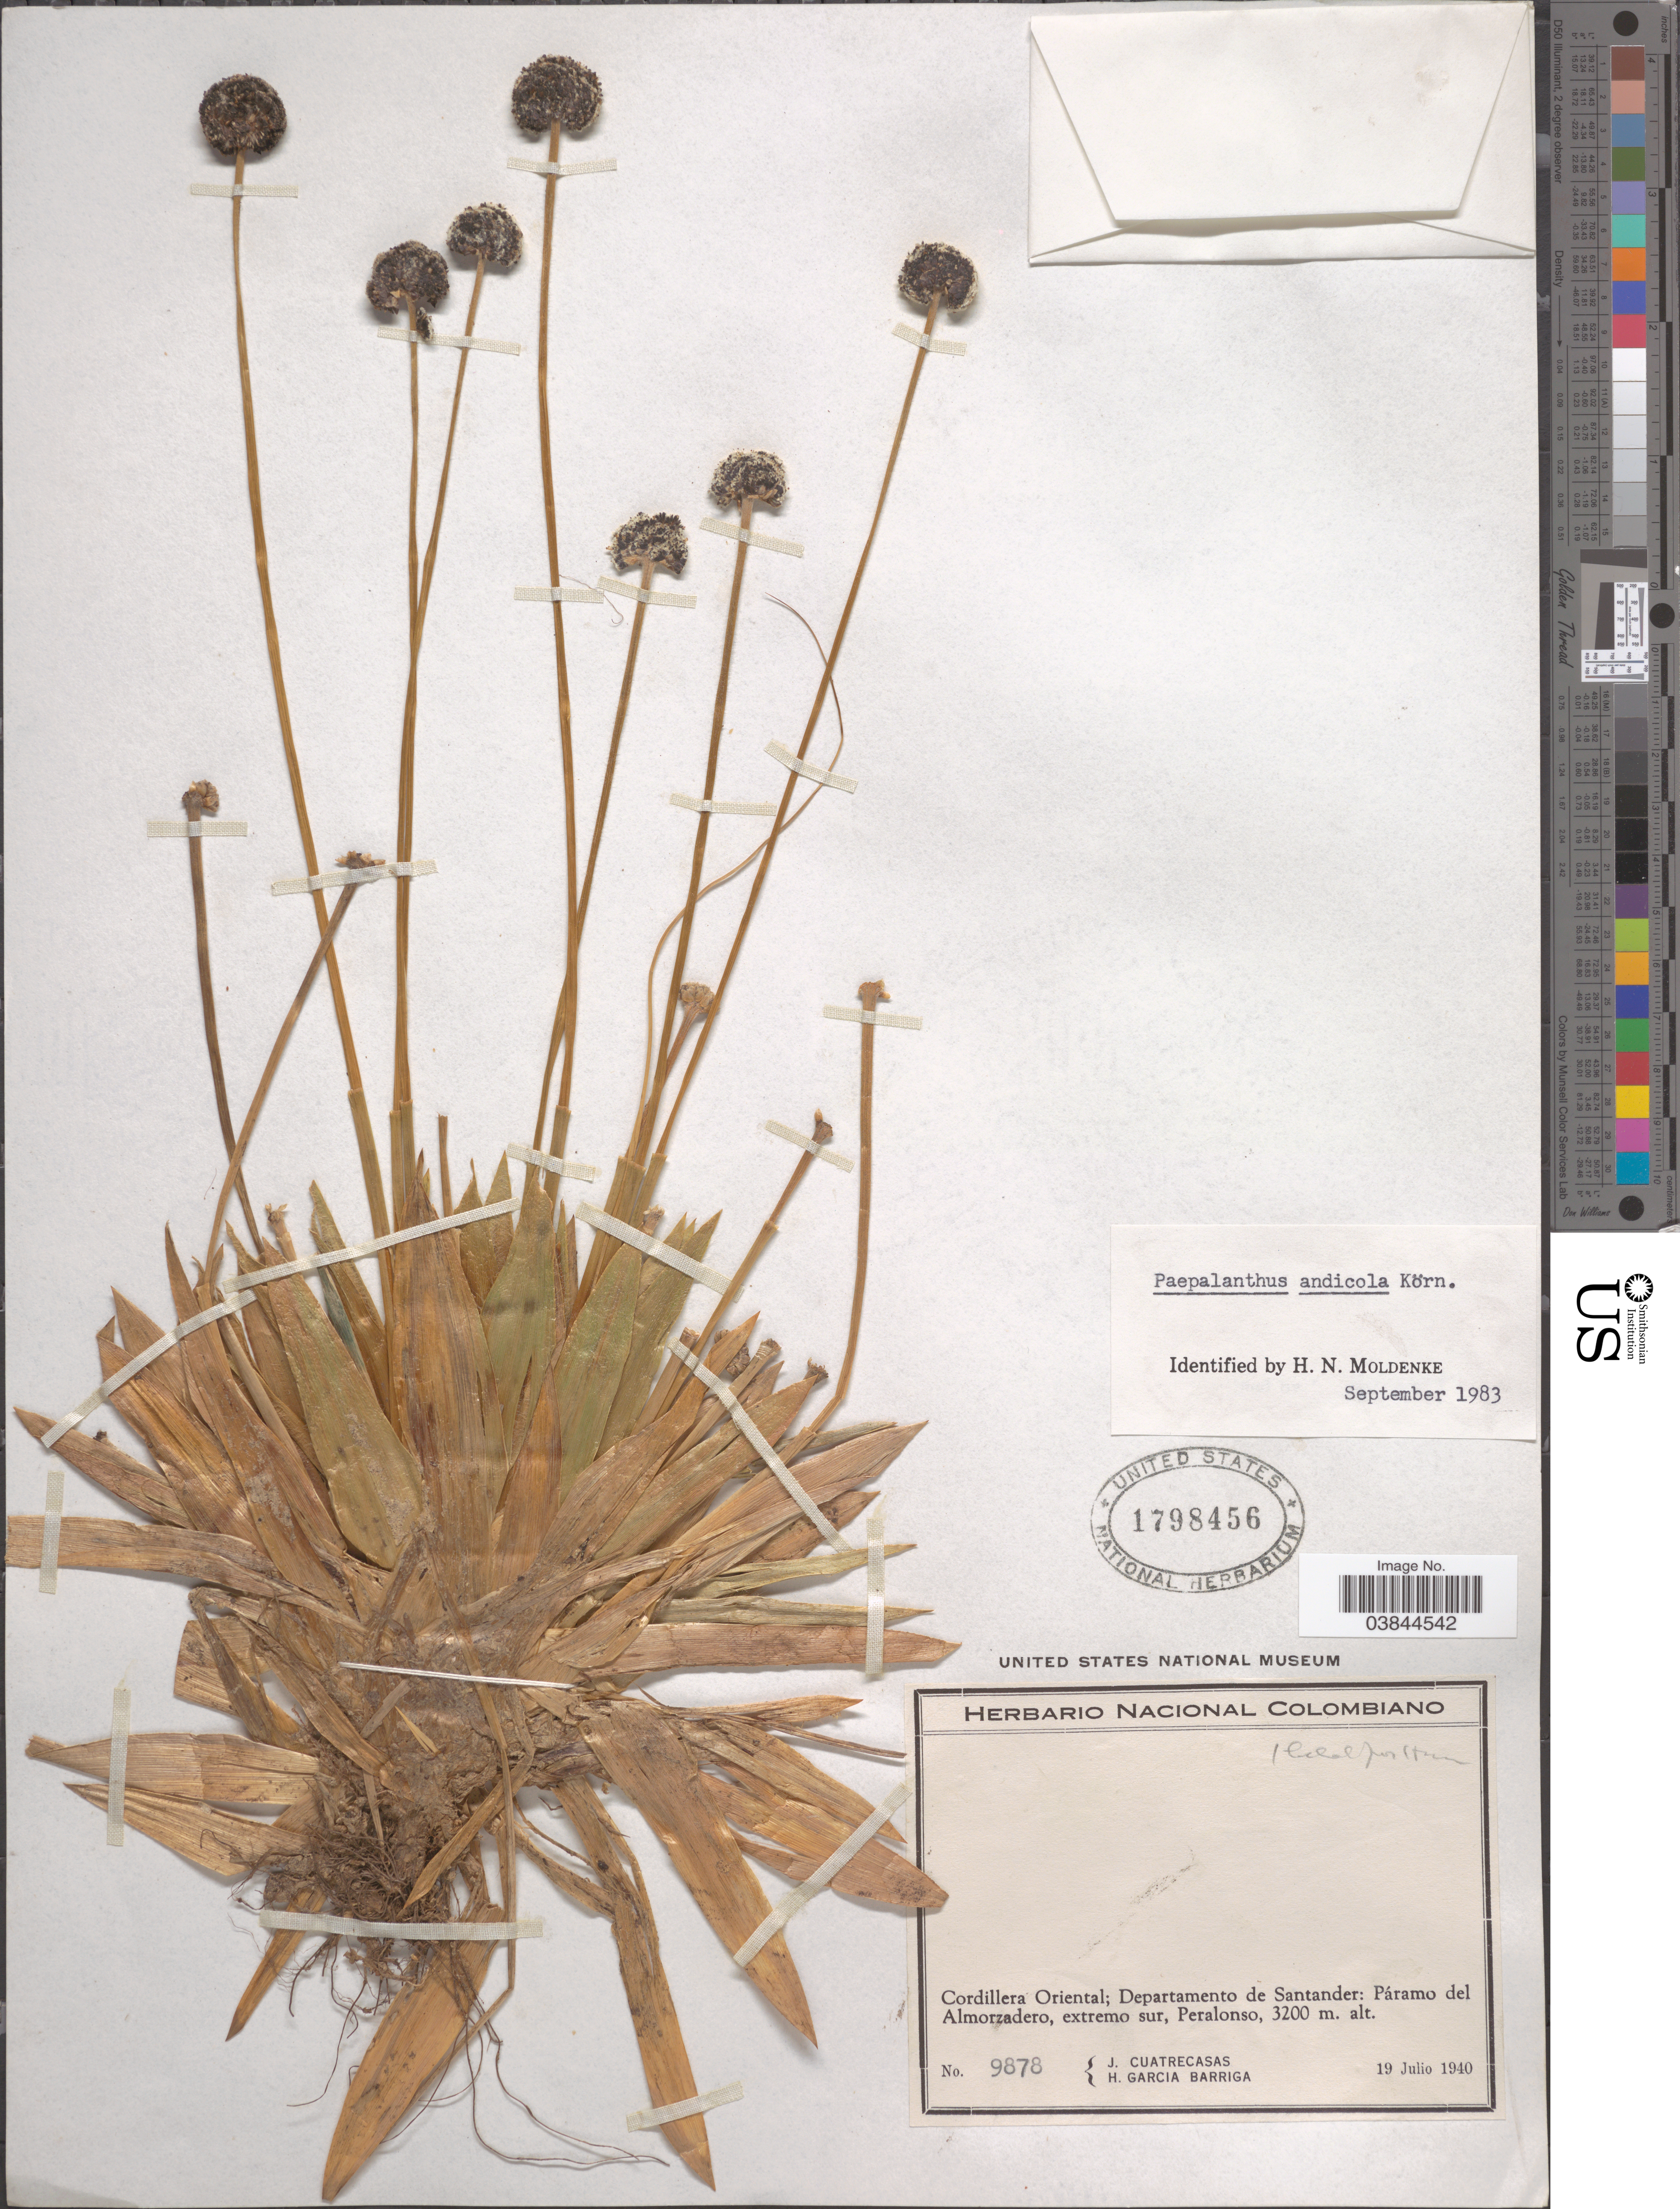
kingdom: Plantae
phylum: Tracheophyta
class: Liliopsida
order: Poales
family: Eriocaulaceae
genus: Paepalanthus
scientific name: Paepalanthus alpinus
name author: Körn.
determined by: Sauthier, Laura Jeanne, (SPF), Universidade de Sao Paulo (BRAZIL)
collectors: J. Cuatrecasas & H. García Barriga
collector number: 9878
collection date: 1940-07-19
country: Colombia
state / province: Santander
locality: Cordillera Oriental; Departamento de Santander: Páramo del Almorzadero, extremo sur, Peralonso.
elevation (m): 3200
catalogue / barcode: US 1798456